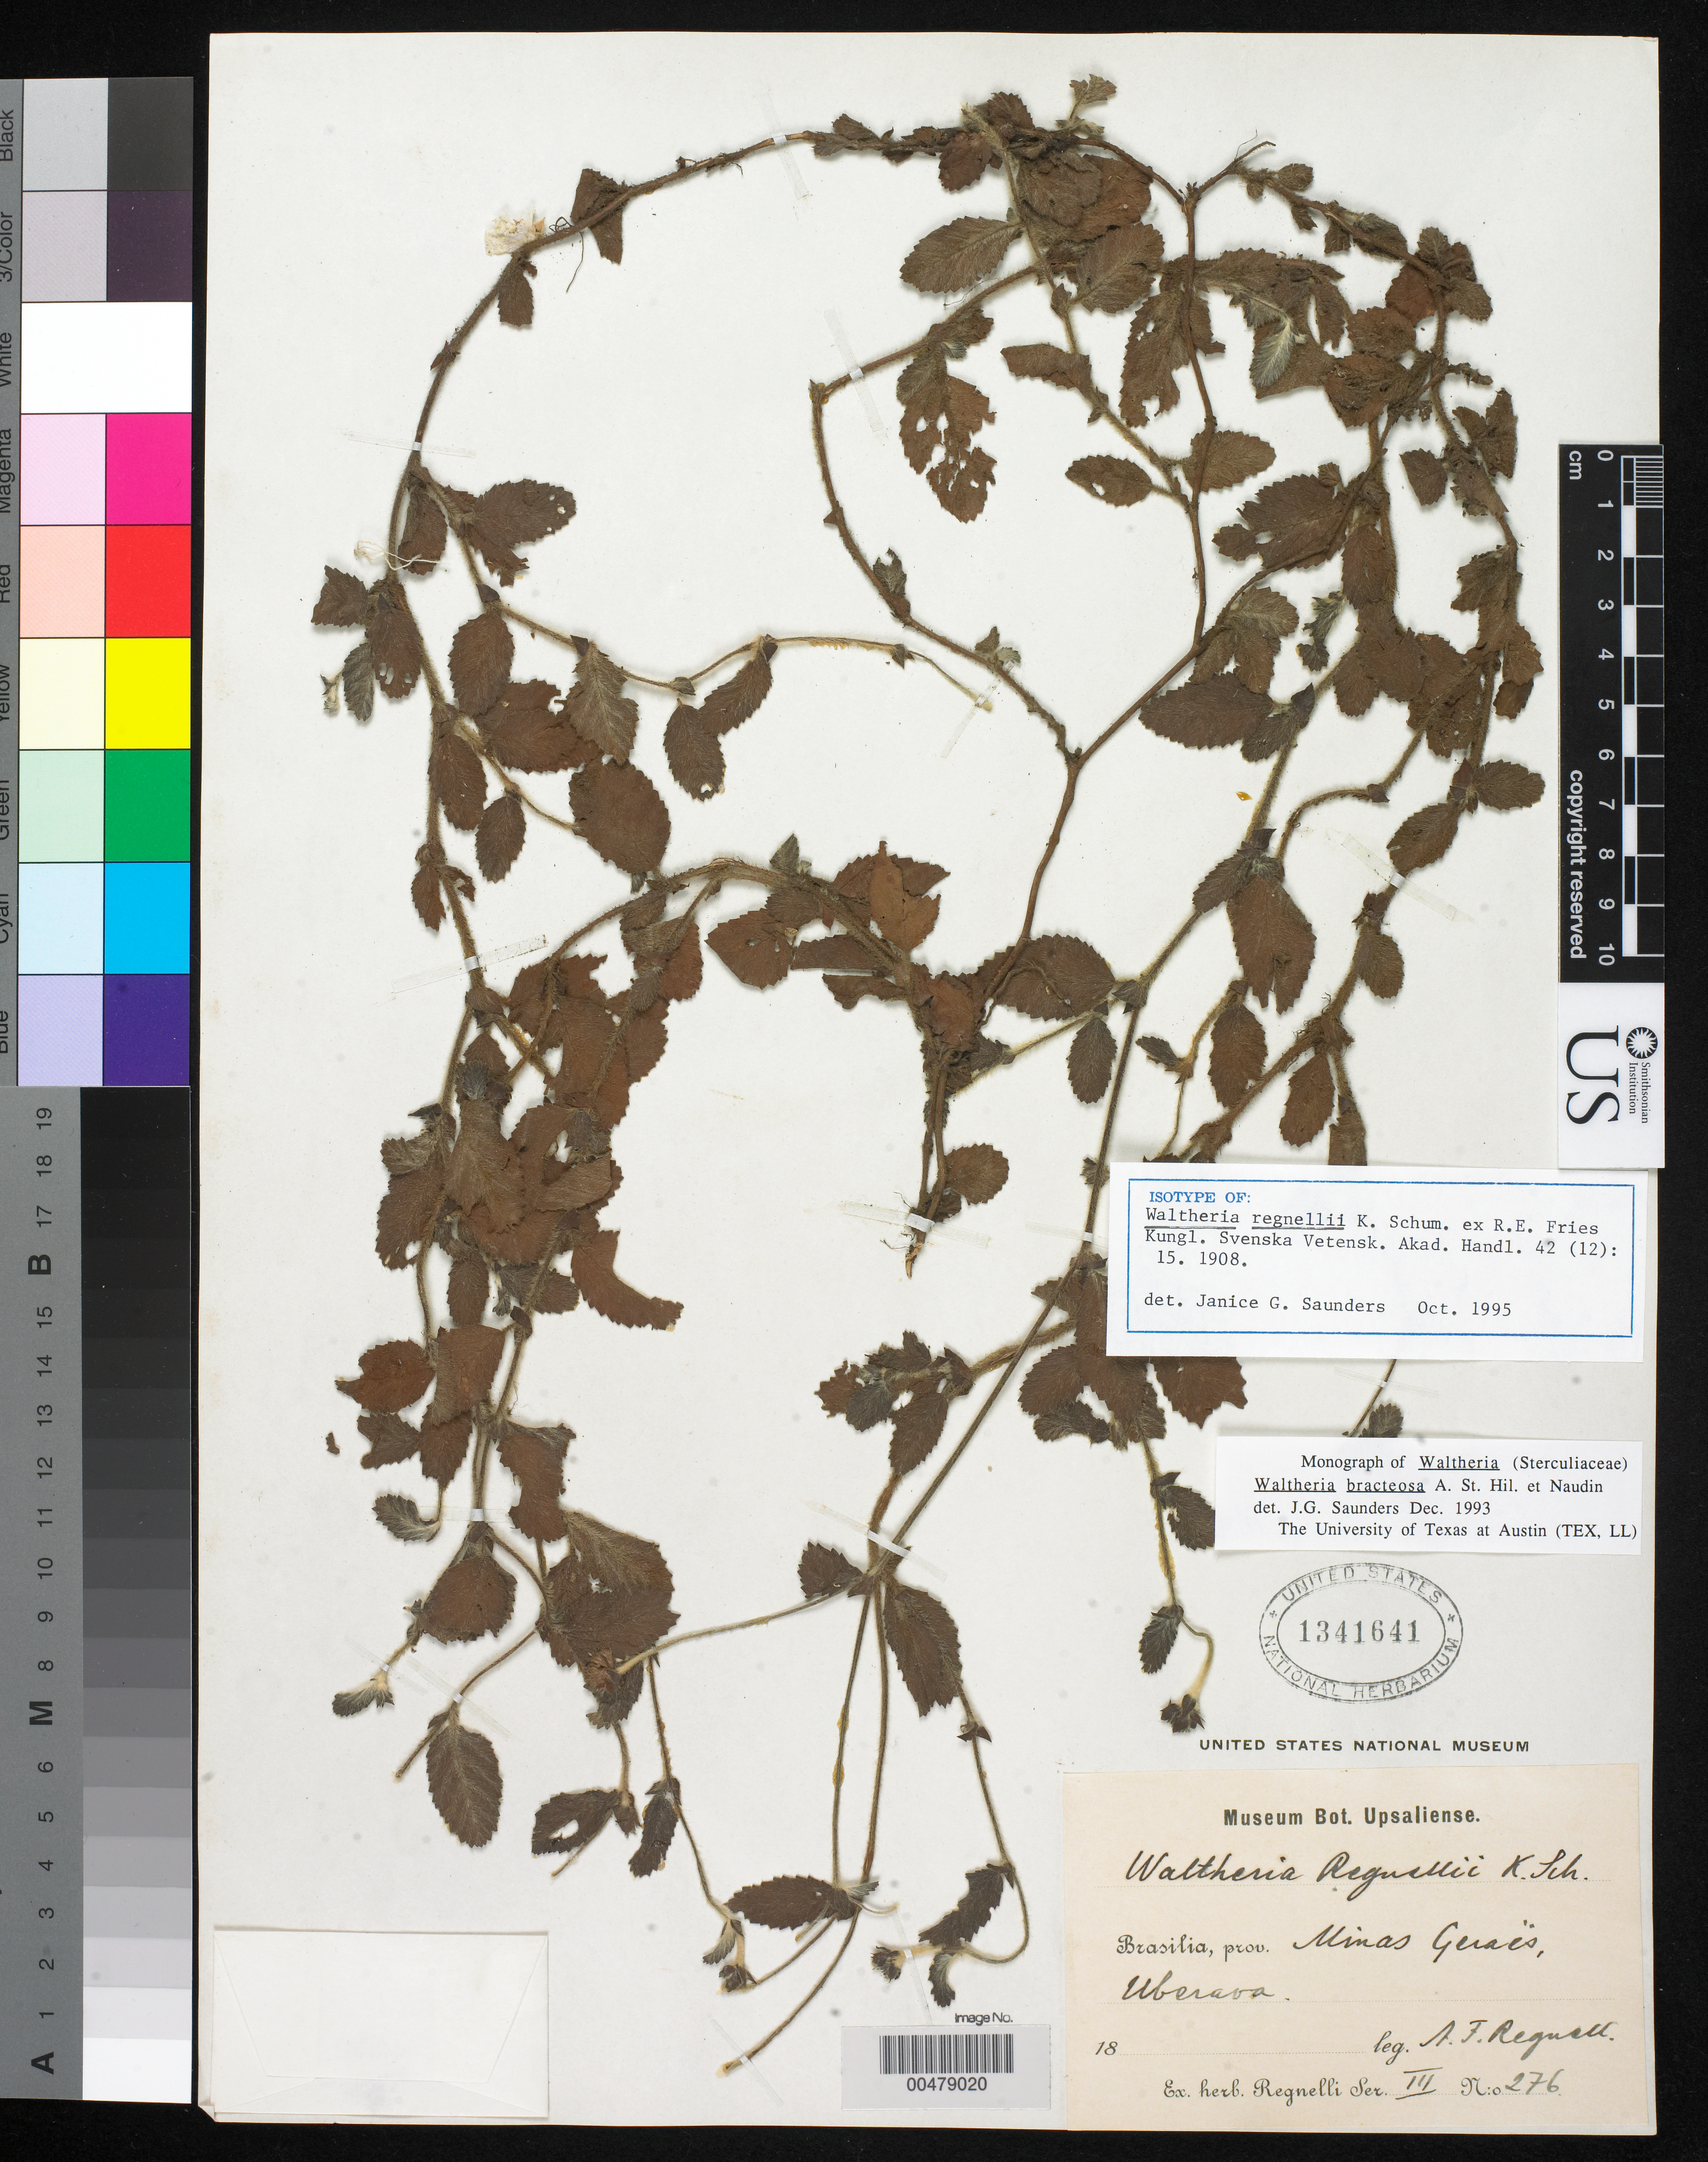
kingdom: Plantae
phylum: Tracheophyta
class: Magnoliopsida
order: Malvales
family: Malvaceae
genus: Waltheria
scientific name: Waltheria regnellii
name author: K. Schum. ex R.E. Fr.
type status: Possible Isolectotype; Type Collection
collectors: A. F. Regnell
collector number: III 276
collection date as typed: Dec 1848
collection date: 1848-12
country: Brazil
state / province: Minas Gerais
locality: Uberava.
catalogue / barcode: US 1341641